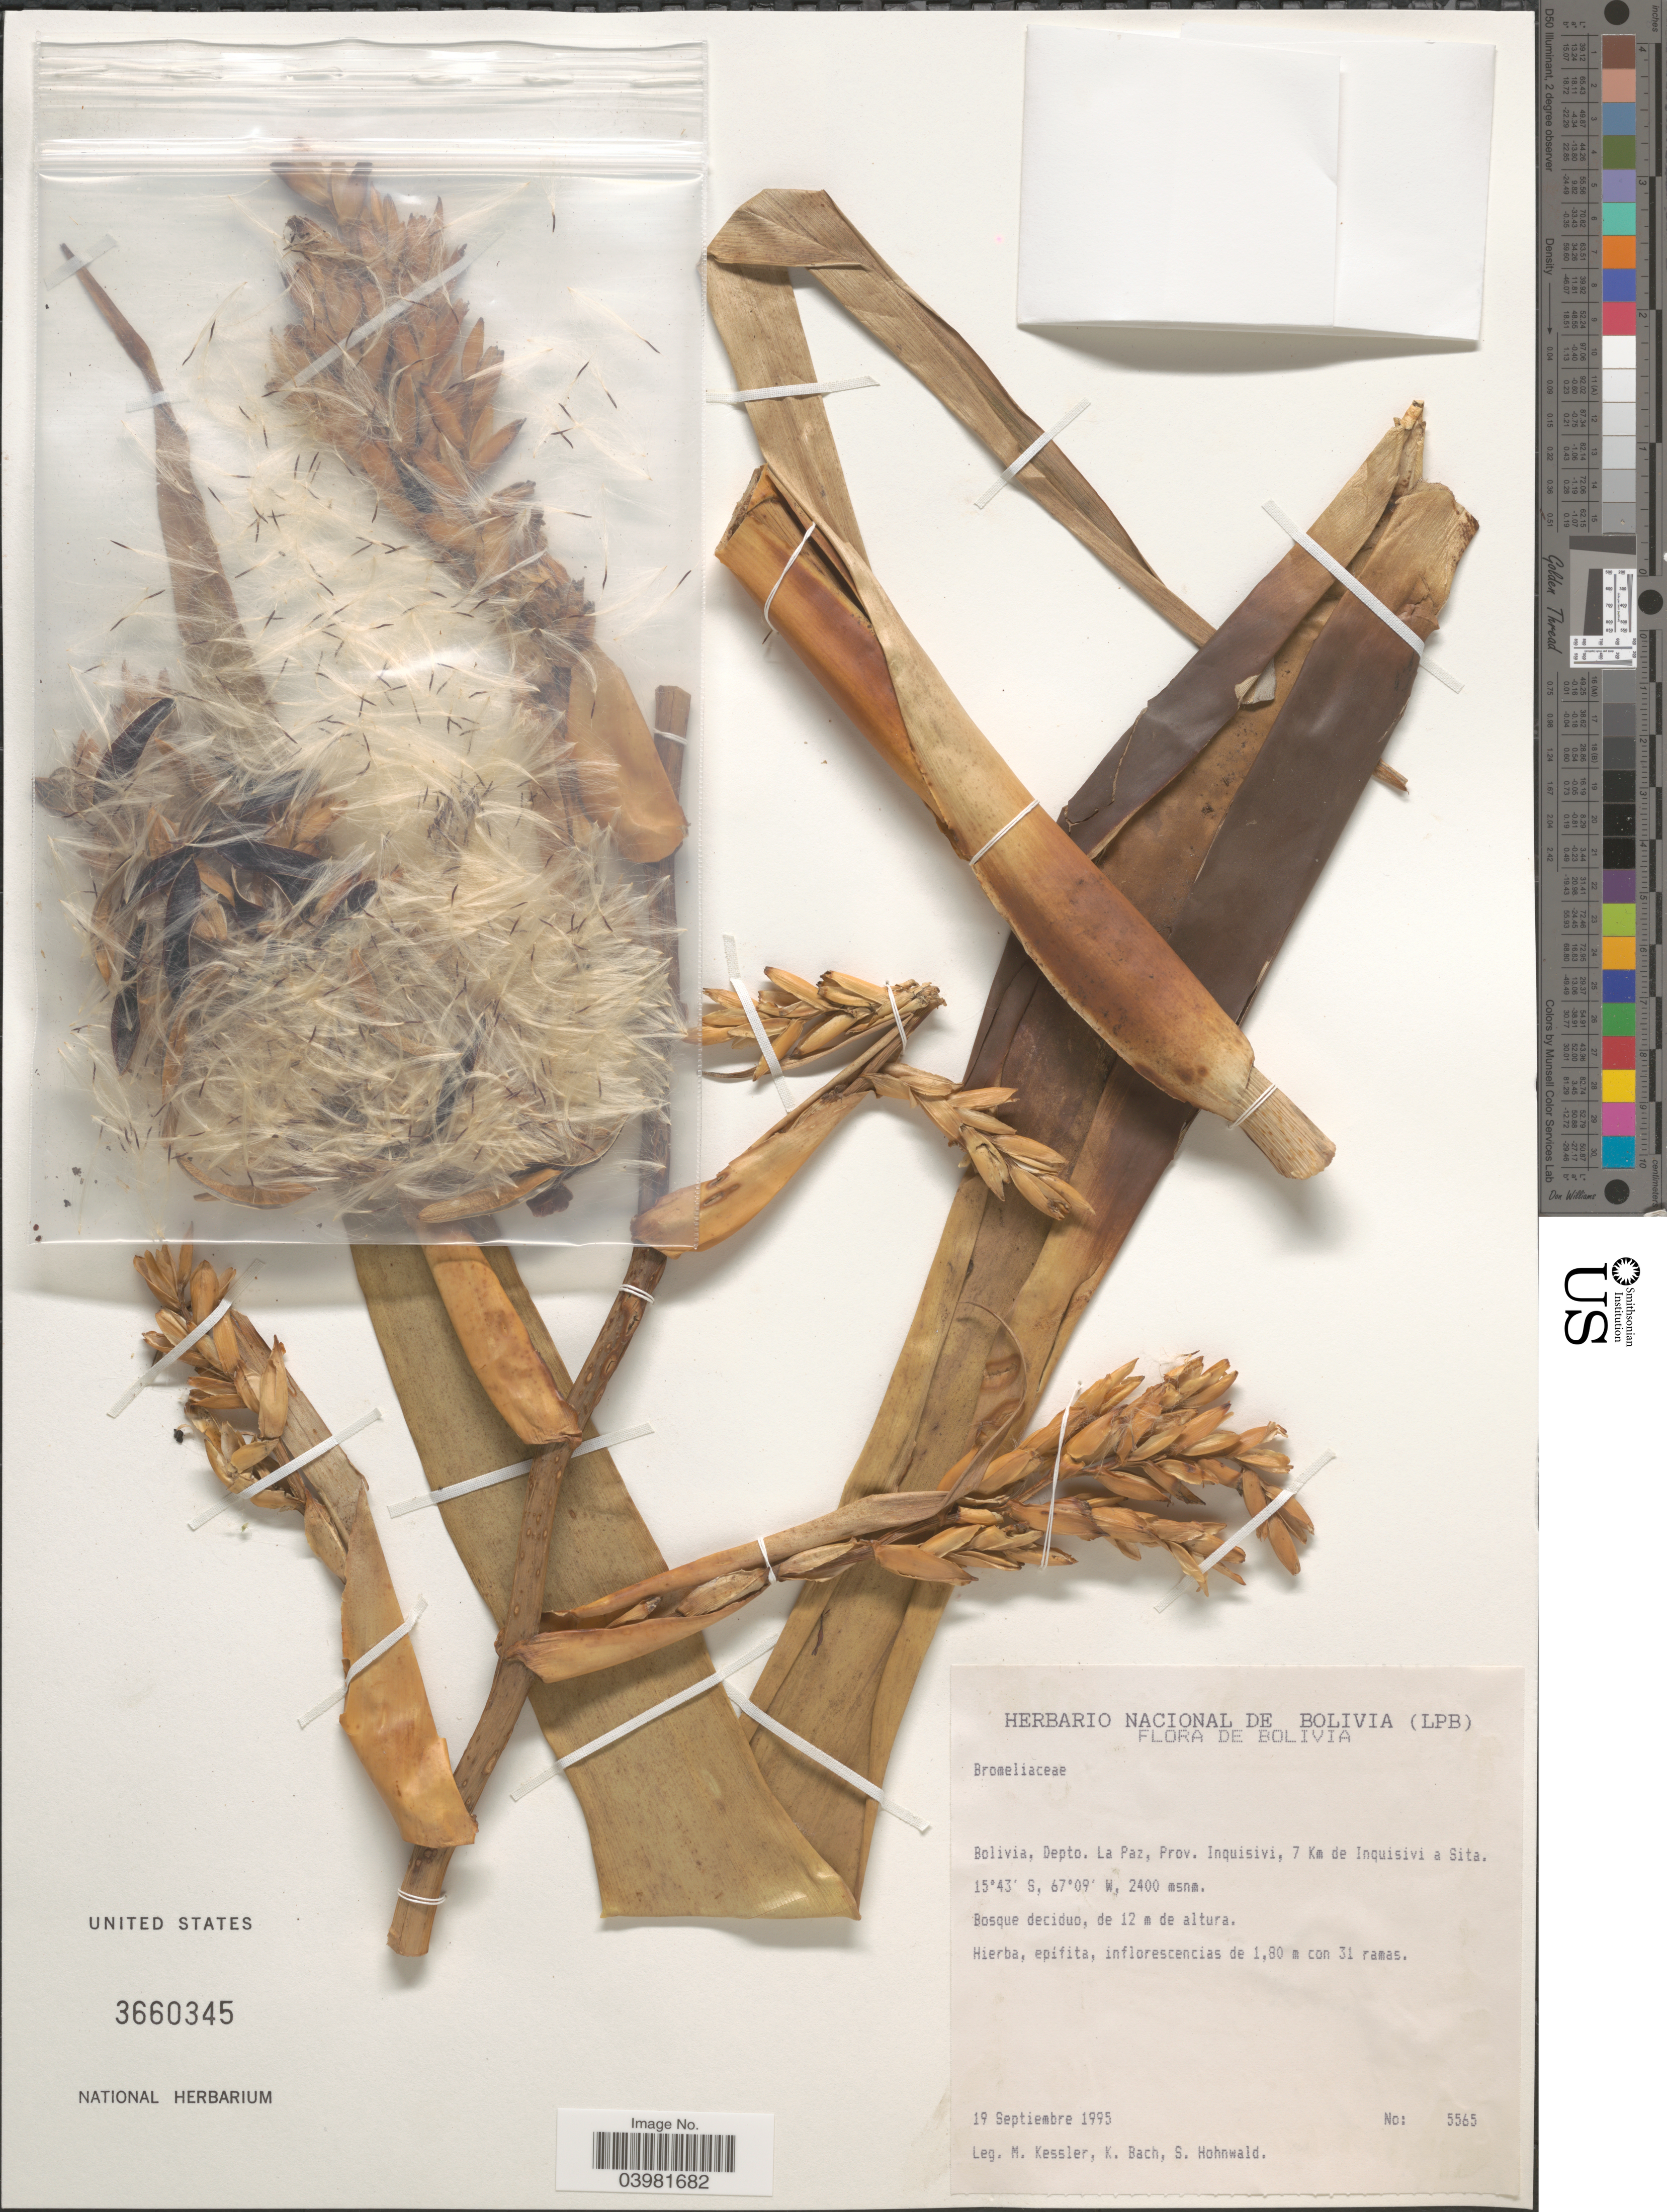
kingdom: Plantae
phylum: Tracheophyta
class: Liliopsida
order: Poales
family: Bromeliaceae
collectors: M. Kessler, K. Bach & S. Hohnwald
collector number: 5565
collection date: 1995-09-19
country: Bolivia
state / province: La Paz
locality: Depto. La Paz, Prov. Inquisivi, 7 Km de Inquisivi a Sita.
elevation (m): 2400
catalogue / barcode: US 3660345